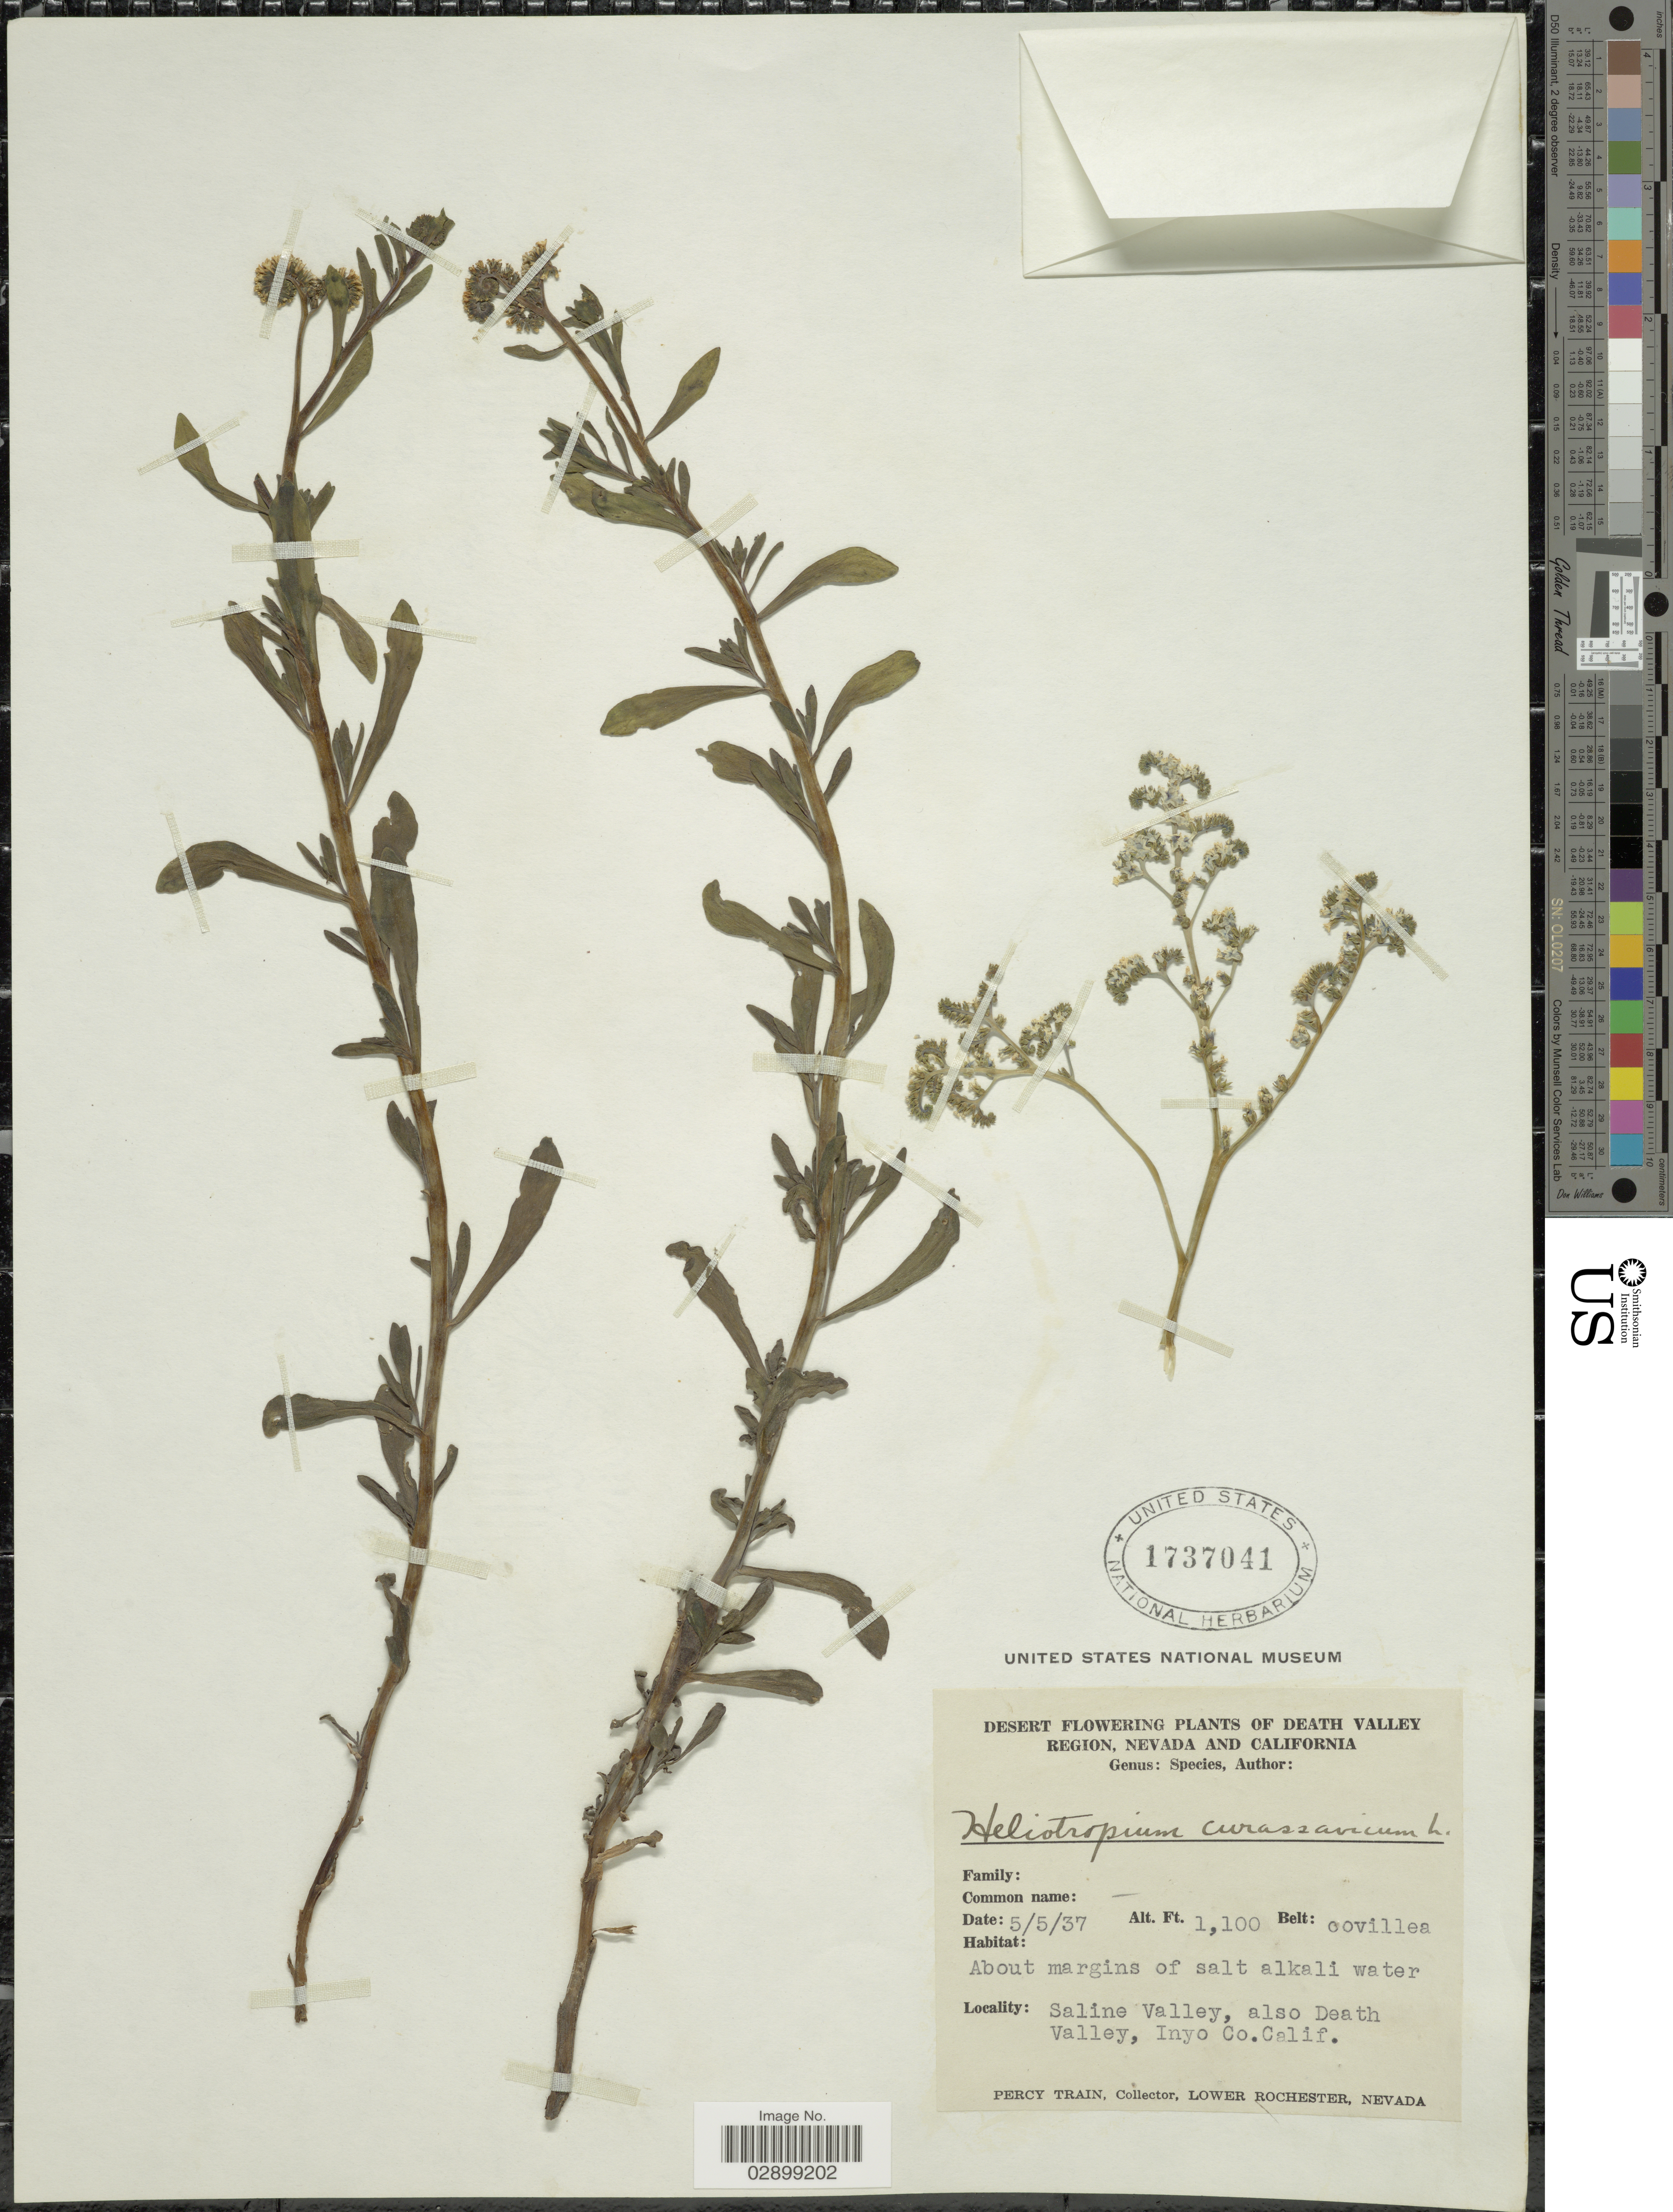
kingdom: Plantae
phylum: Tracheophyta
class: Magnoliopsida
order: Boraginales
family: Heliotropiaceae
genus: Heliotropium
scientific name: Heliotropium sp.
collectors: P. Train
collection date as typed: Transcribed d/m/y: 5/5/37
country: United States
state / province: California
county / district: Inyo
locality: Death Valley Region. Saline Valley, also Death Valley, Inyo Co. Calif.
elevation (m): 335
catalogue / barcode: US 1737041